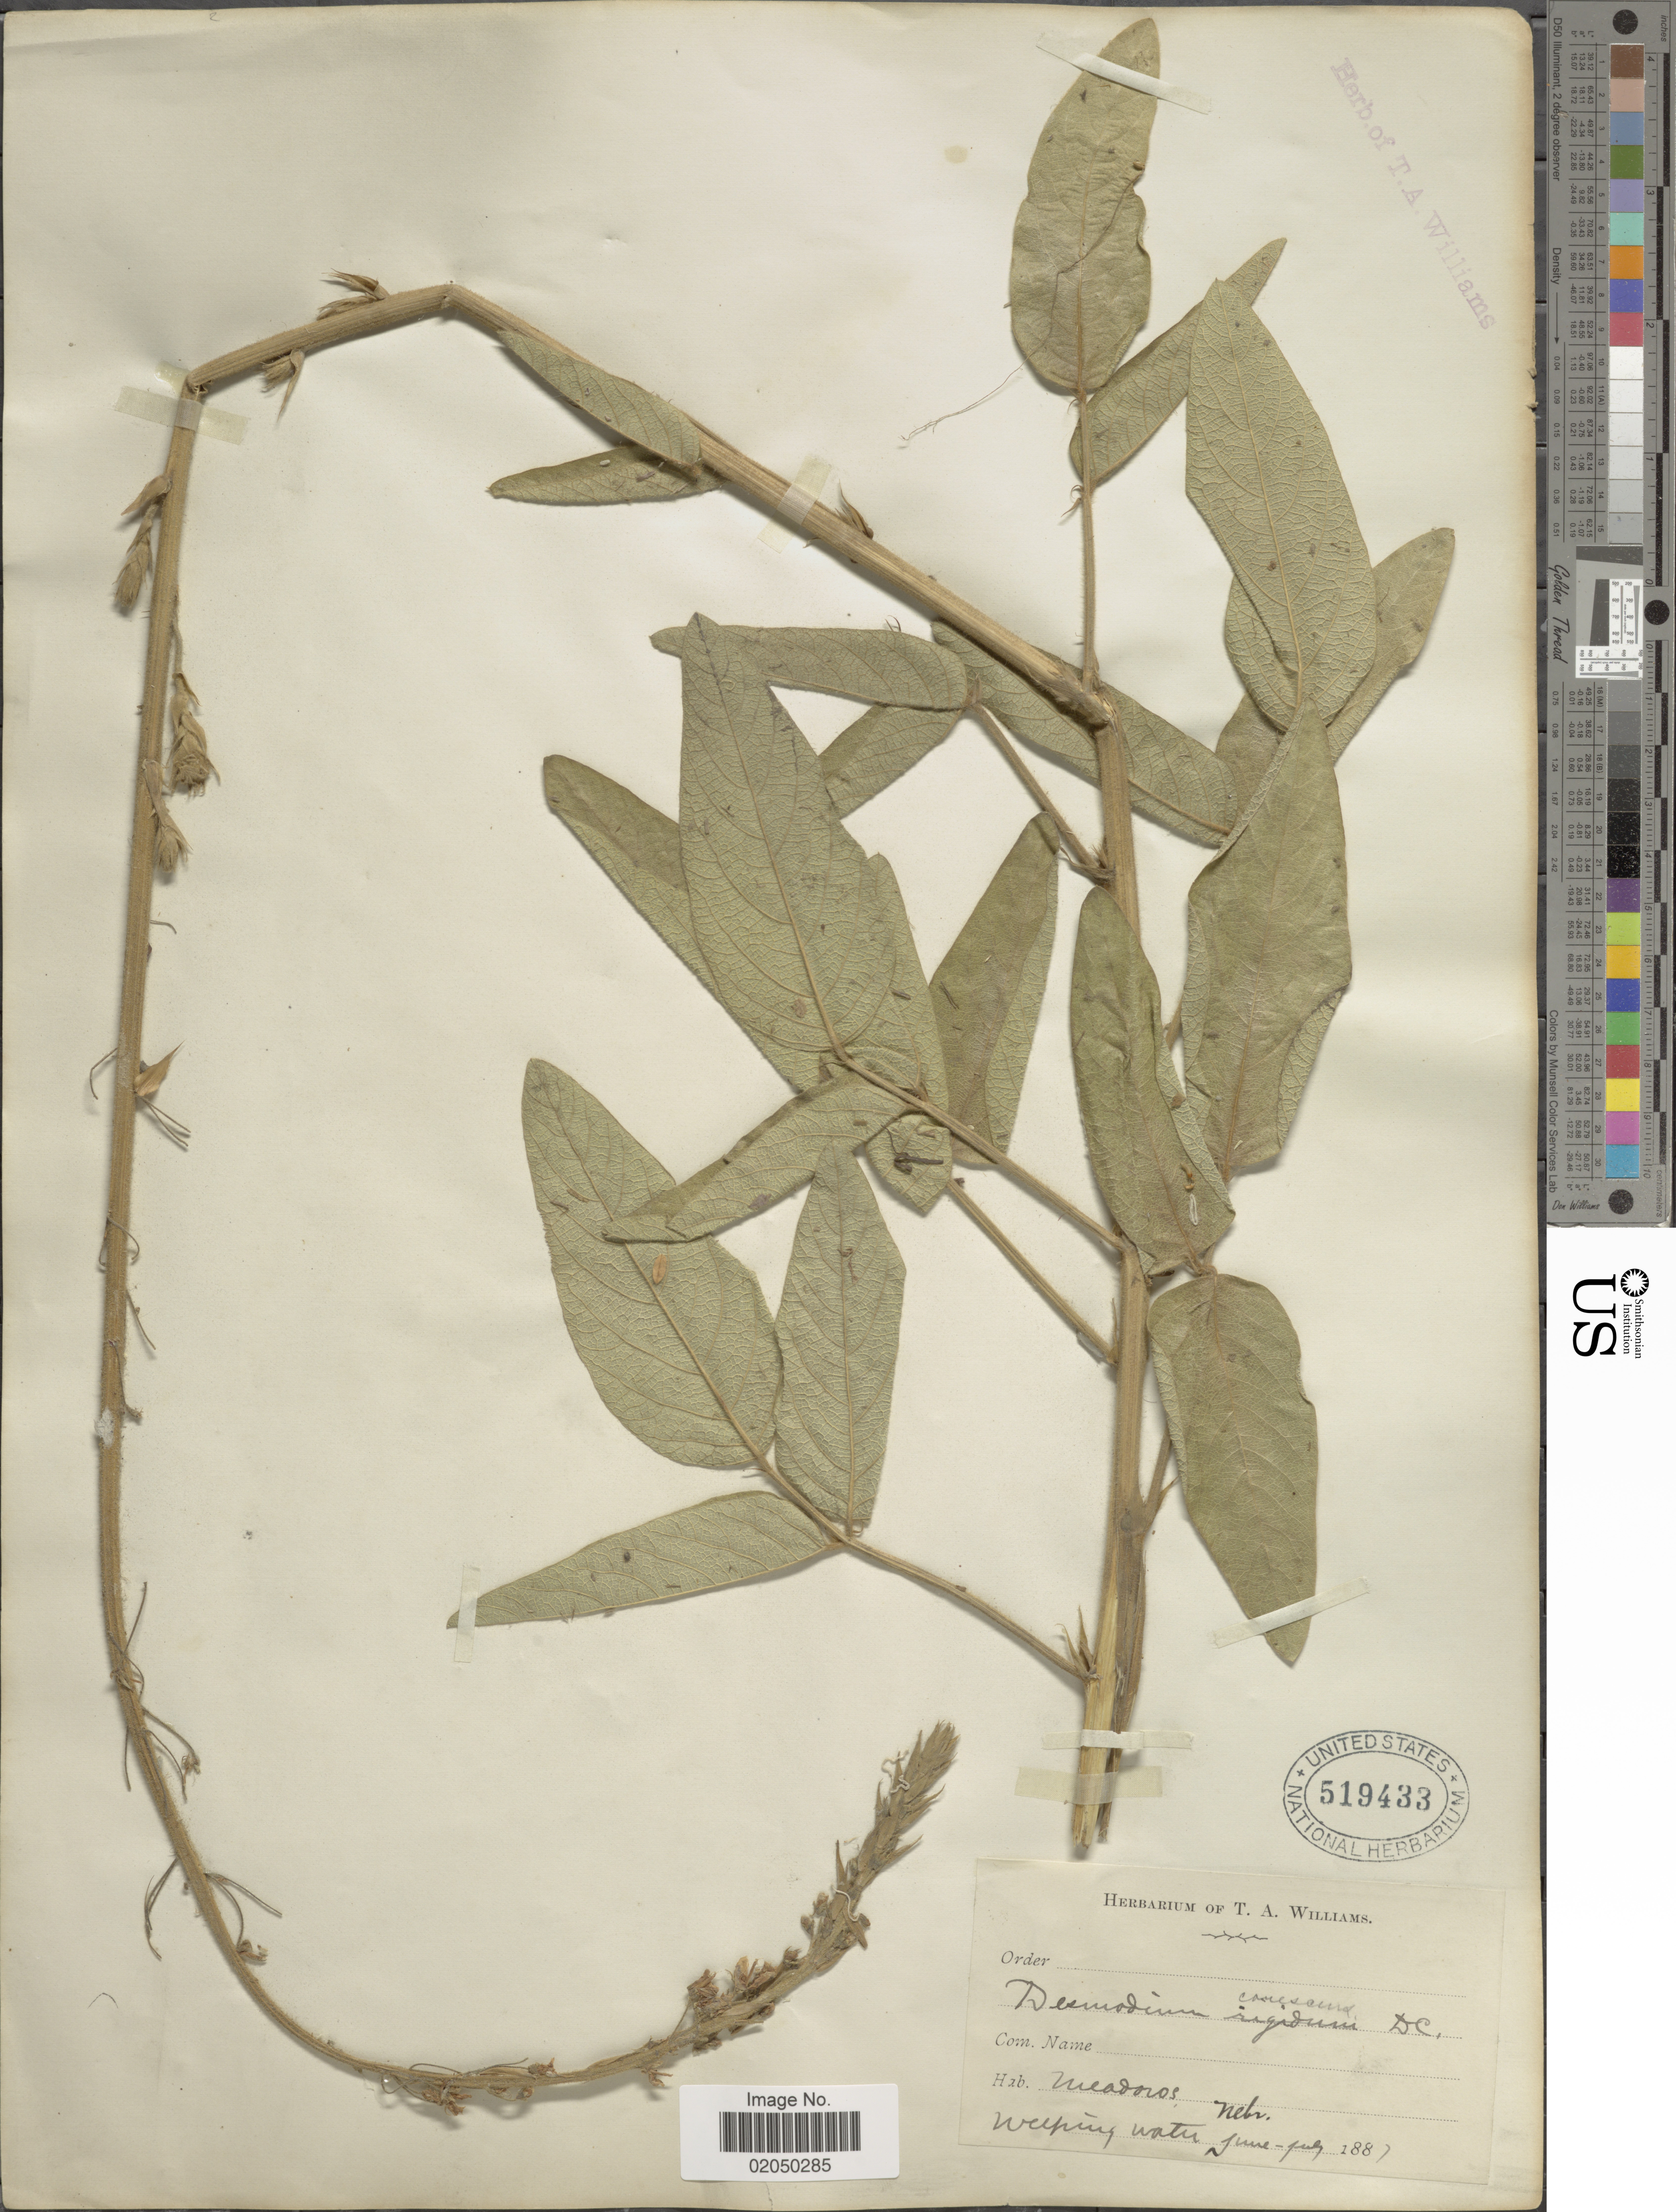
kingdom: Plantae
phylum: Tracheophyta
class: Magnoliopsida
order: Fabales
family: Fabaceae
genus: Desmodium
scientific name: Desmodium canescens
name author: (L.) DC.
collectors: ex herb. Thos. A. Williams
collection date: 1887-06/1887-07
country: United States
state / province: Nebraska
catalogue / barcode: US 519433